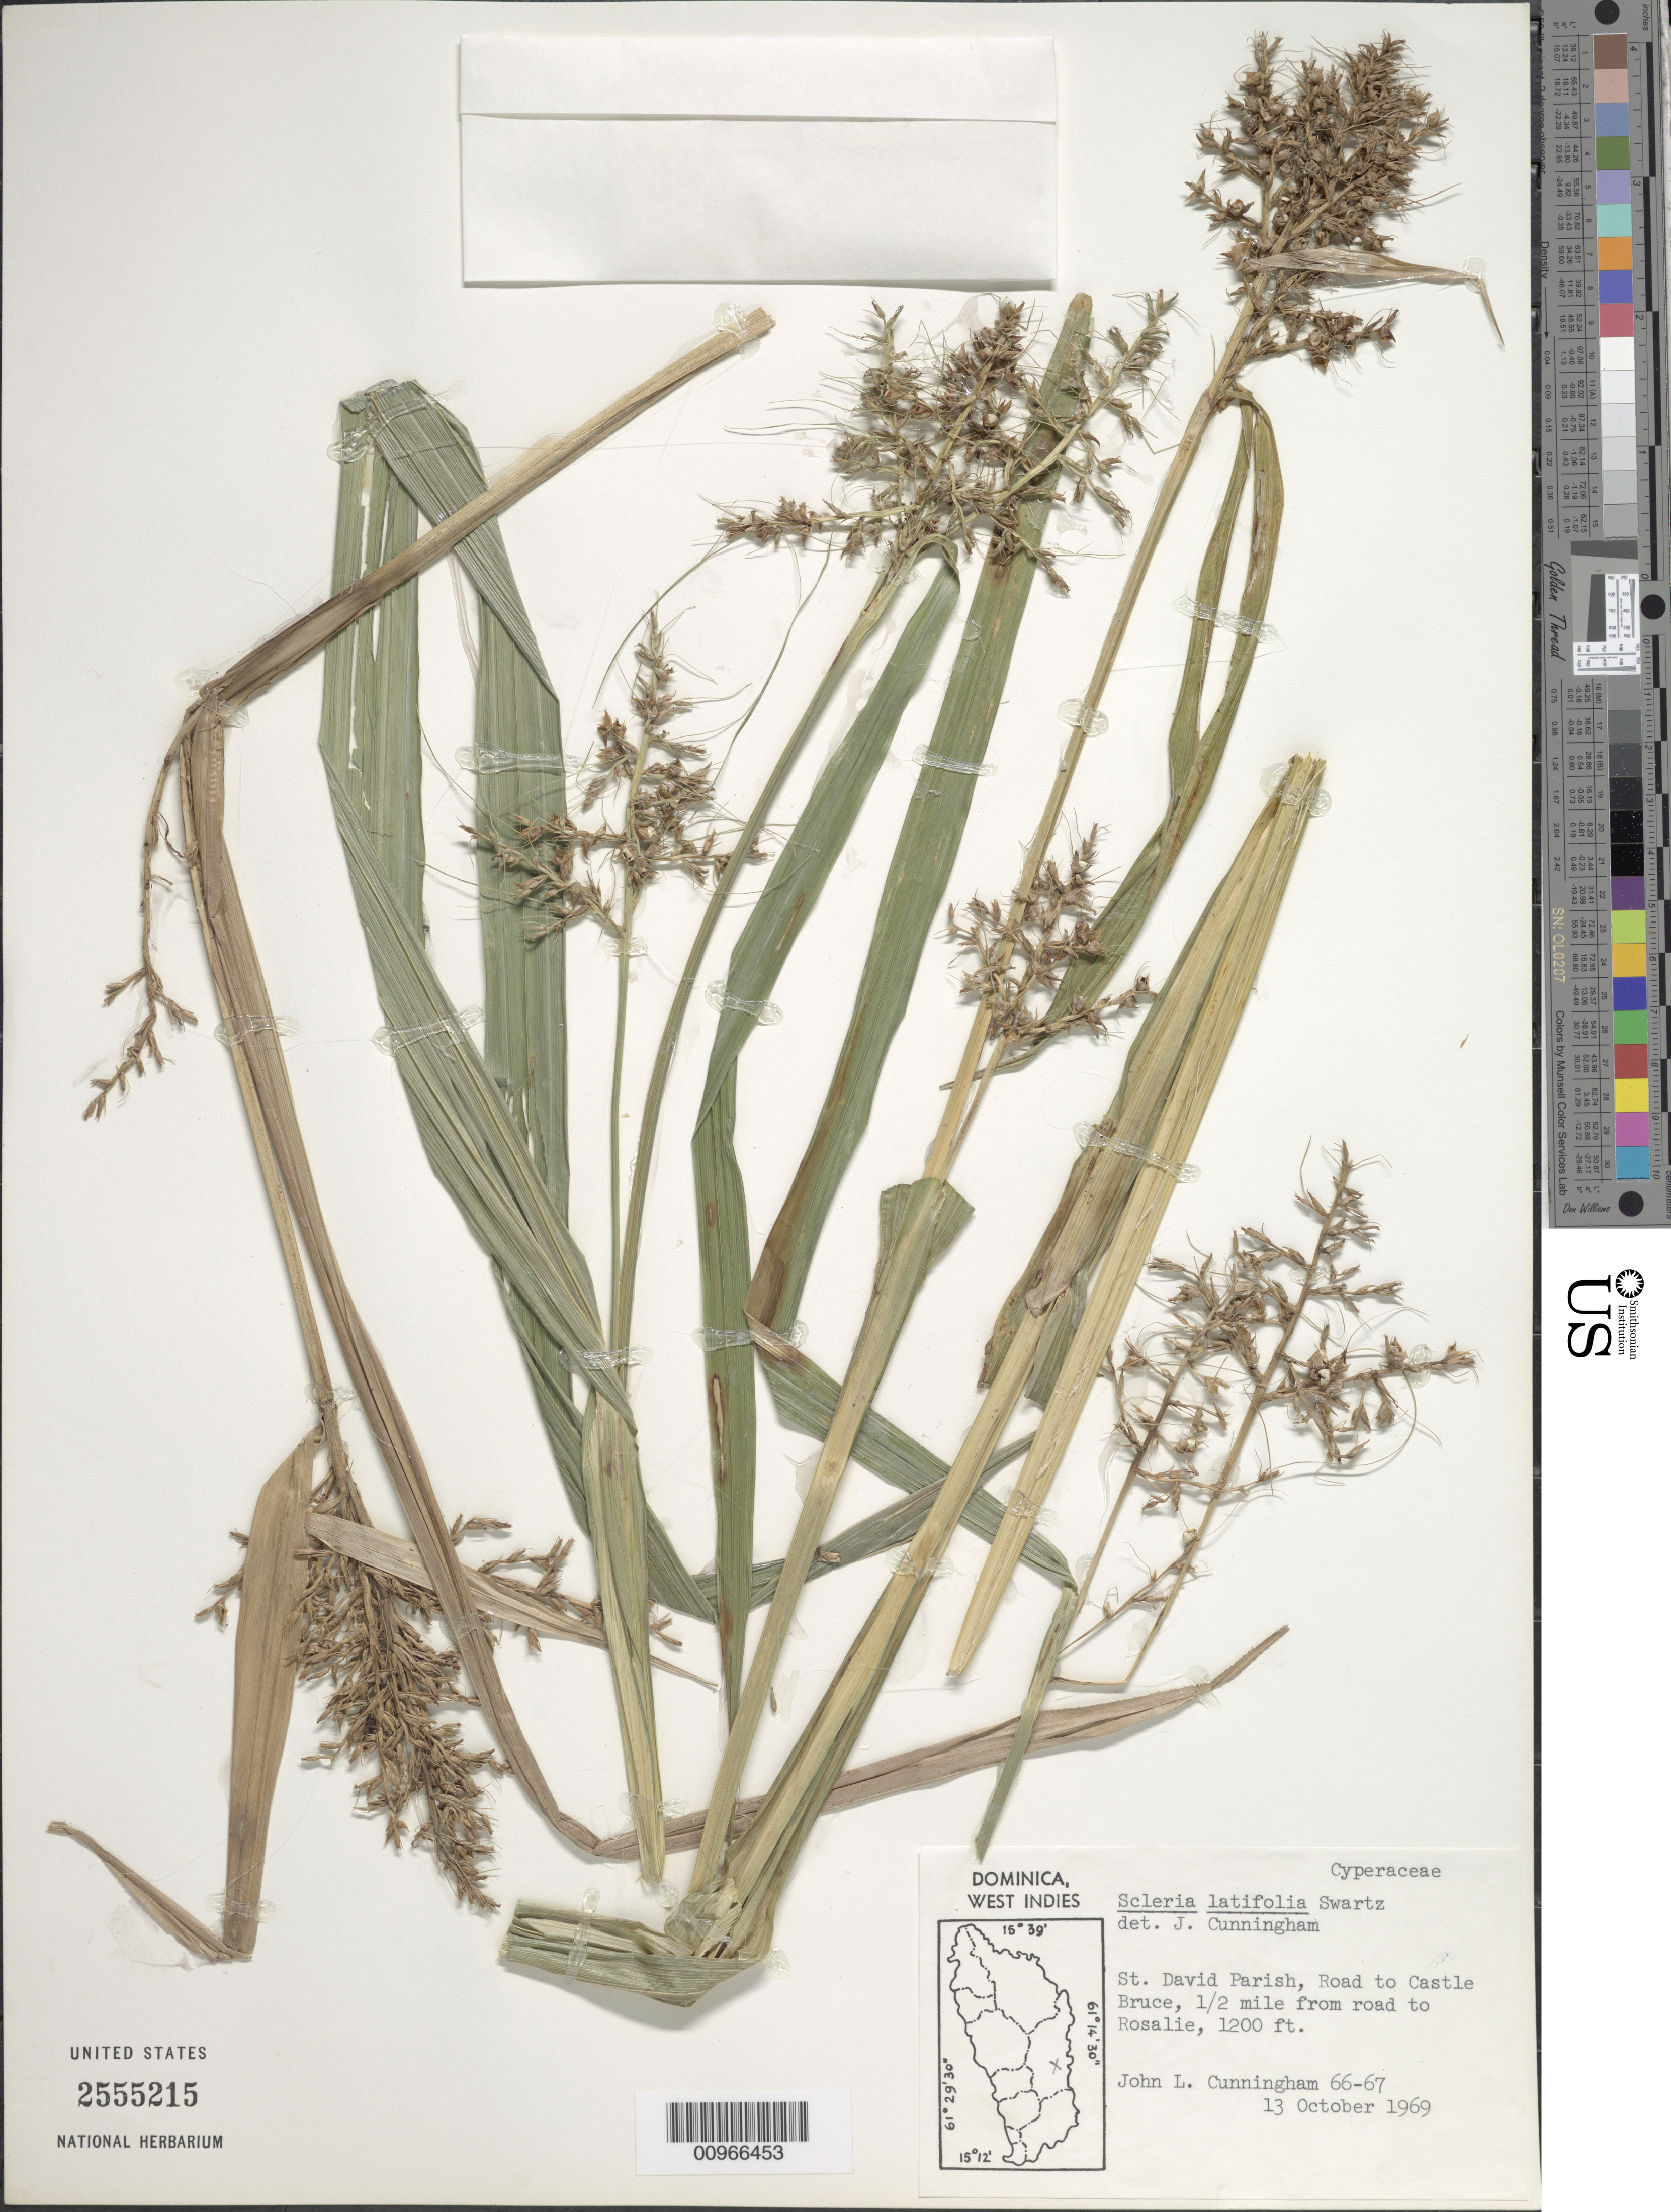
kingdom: Plantae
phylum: Tracheophyta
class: Liliopsida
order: Poales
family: Cyperaceae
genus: Scleria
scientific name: Scleria latifolia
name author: Sw.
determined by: Cunningham, J.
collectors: J. Cunningham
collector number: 6667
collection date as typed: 13 Oct 1969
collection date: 1969-10-13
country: Dominica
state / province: St. David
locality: Road to Castle Bruce, 1/2 mile from road to Rosalie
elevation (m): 366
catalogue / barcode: US 2555215